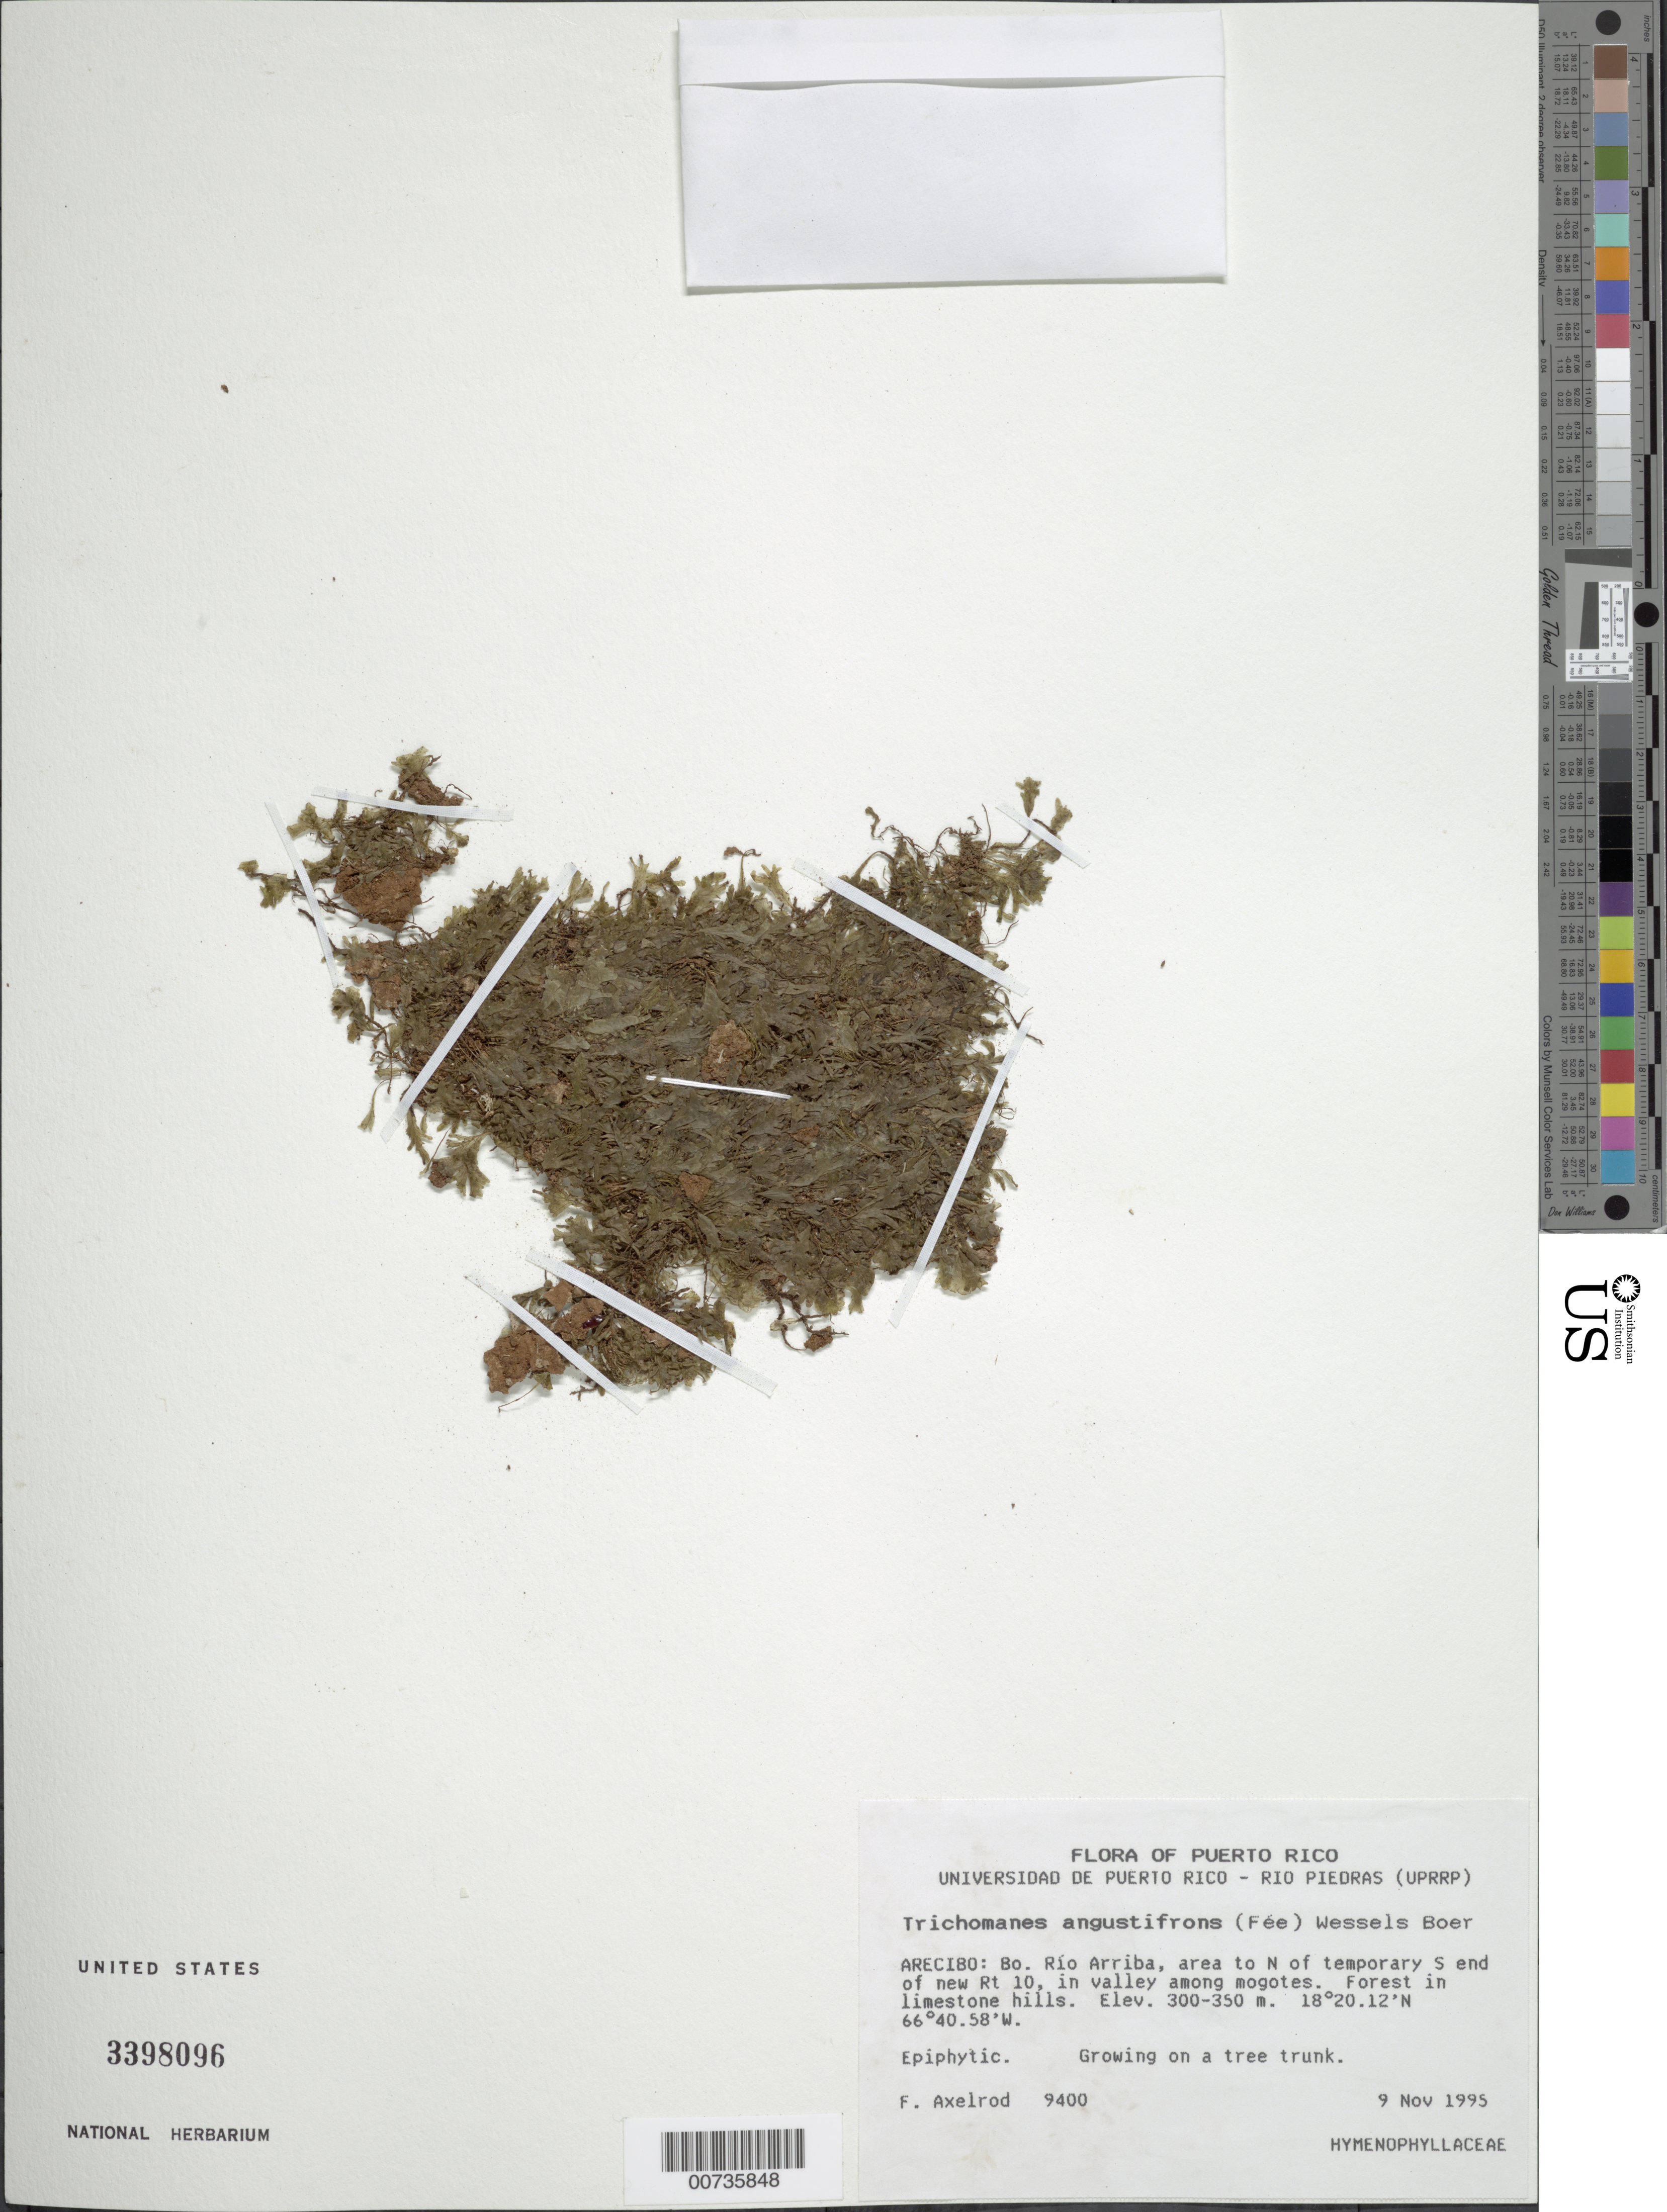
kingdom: Plantae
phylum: Tracheophyta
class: Polypodiopsida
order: Hymenophyllales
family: Hymenophyllaceae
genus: Didymoglossum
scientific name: Didymoglossum angustifrons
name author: Fée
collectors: F. S. Axelrod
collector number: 9400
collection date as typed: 09 Nov 1995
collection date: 1995-11-09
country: Puerto Rico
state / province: Arecibo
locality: Arecibo: Bo. Río Arriba, area to N of temporary S end of new Rte 10, in valley among mogotes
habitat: Forest in limestone hills; growing on a tree trunk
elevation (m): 300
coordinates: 18.33666667, -66.68277778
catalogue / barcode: US 3398096